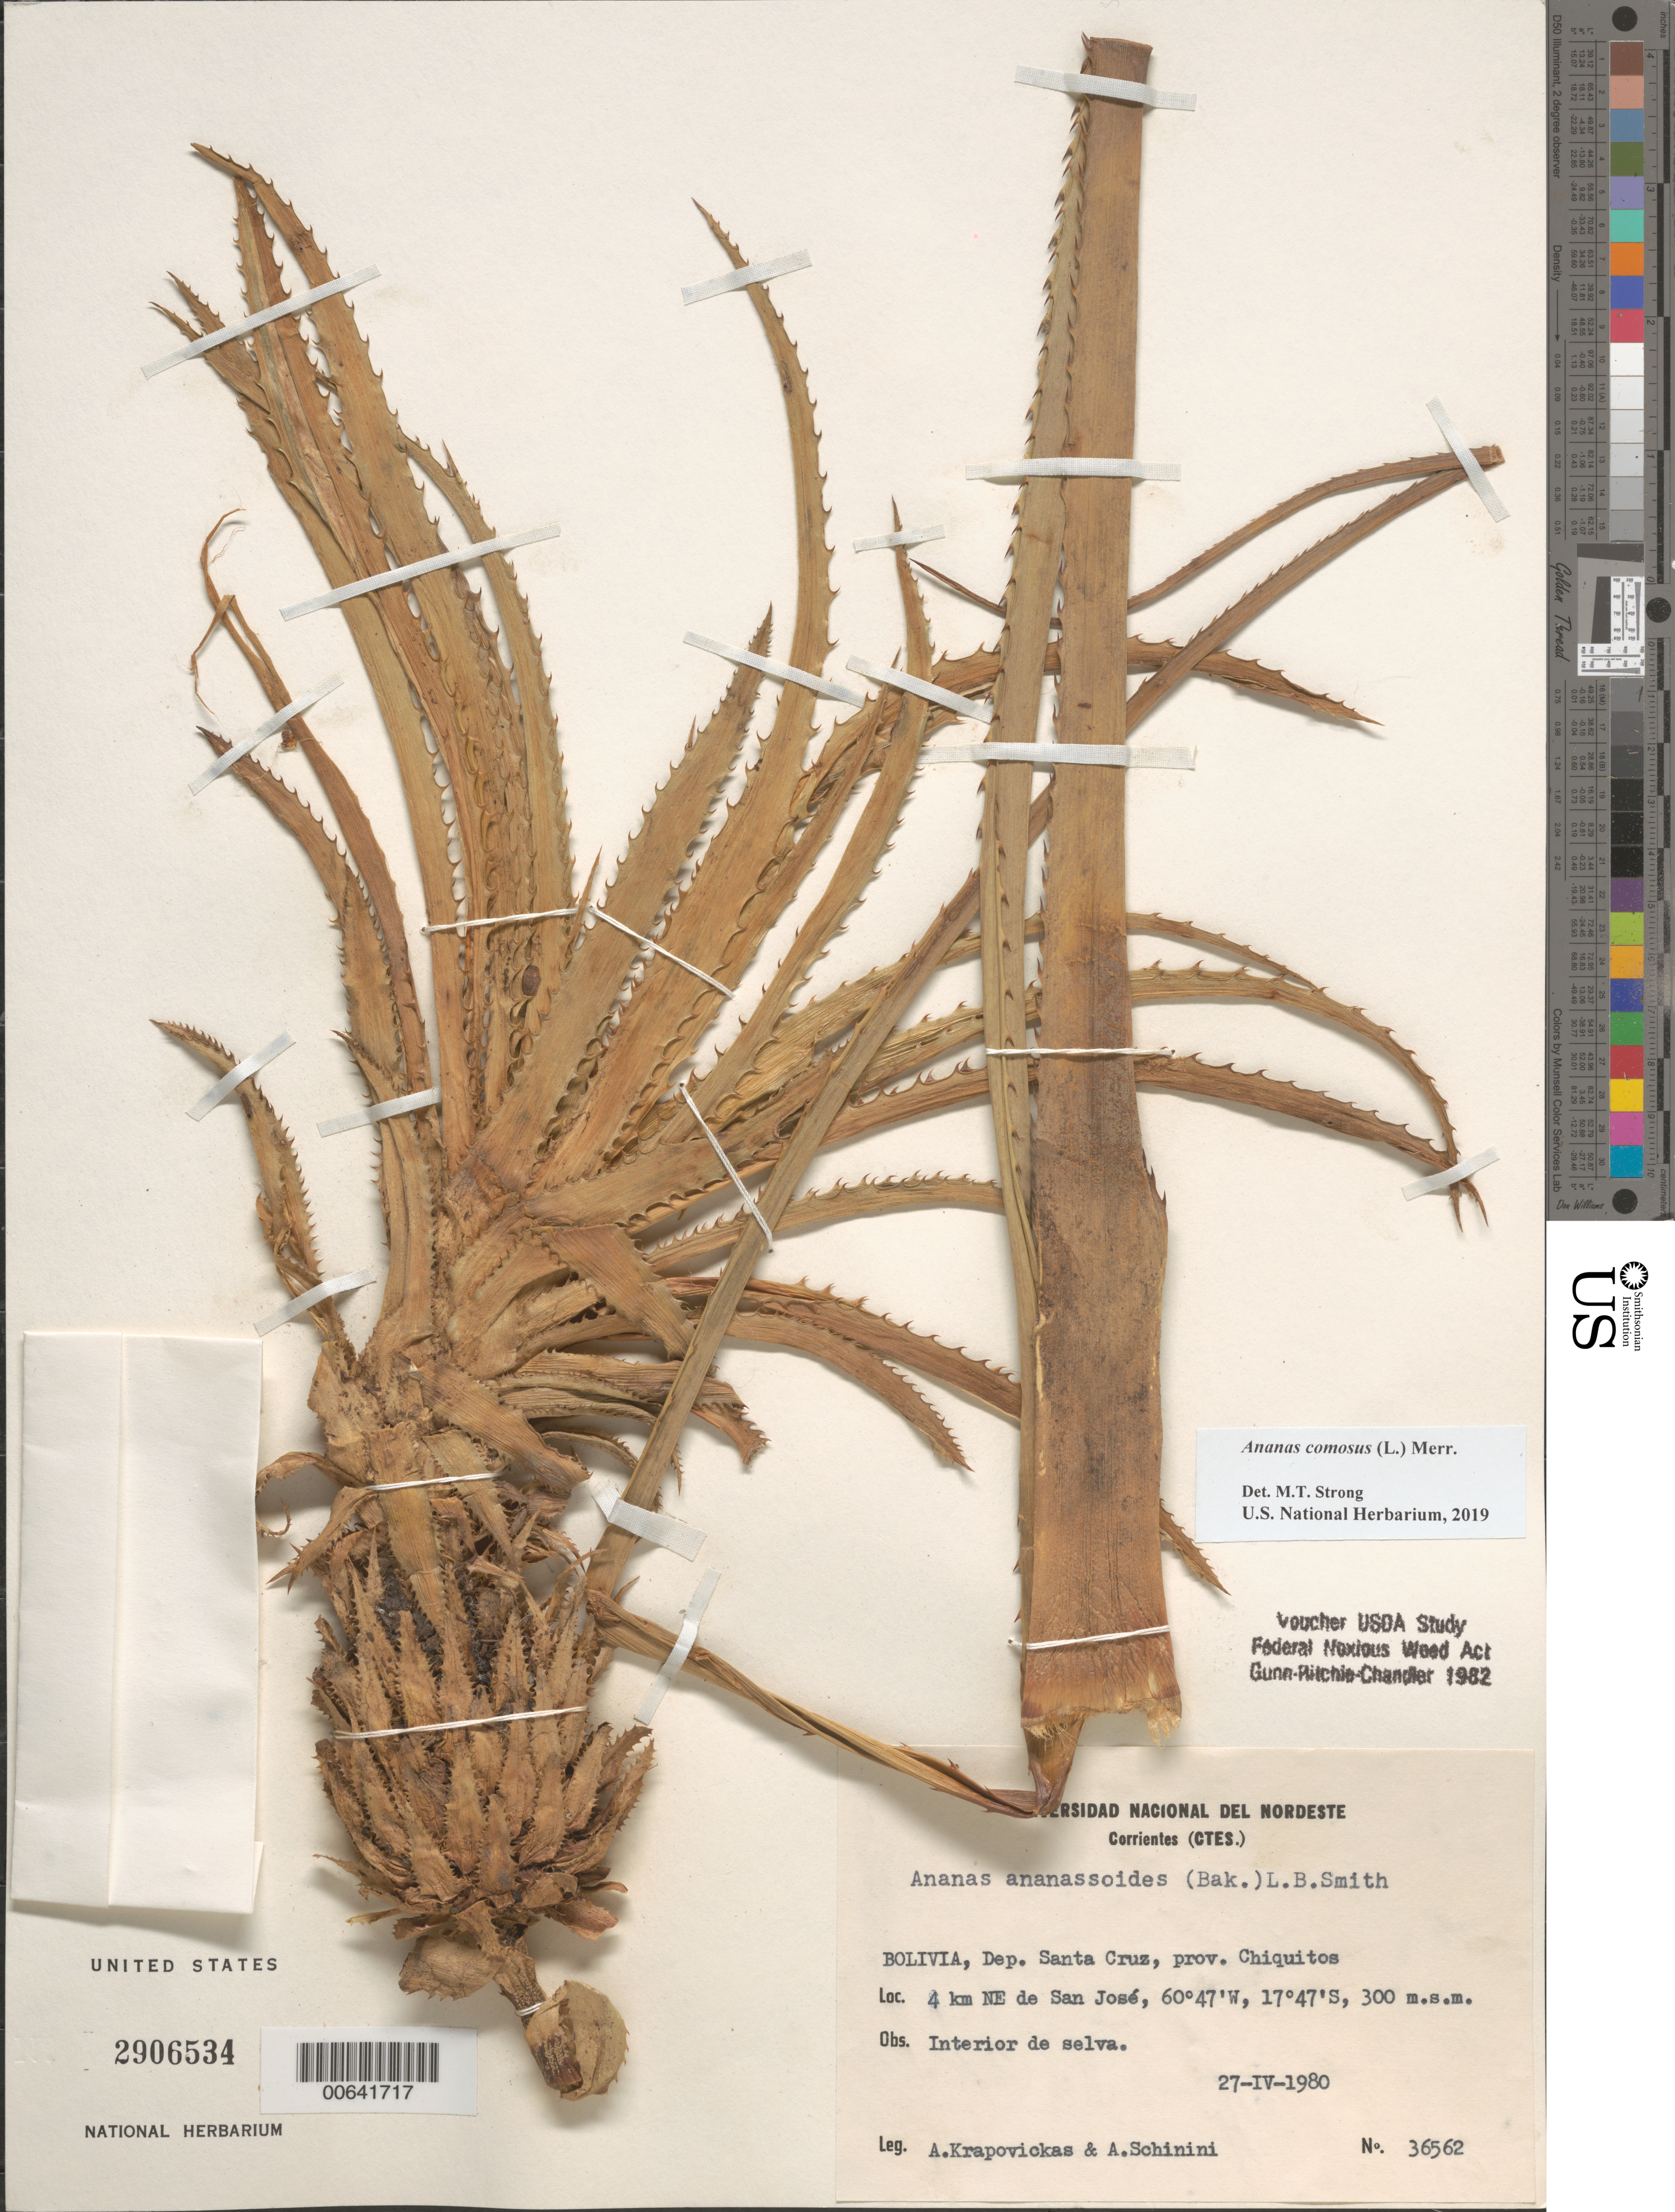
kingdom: Plantae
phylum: Tracheophyta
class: Liliopsida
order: Poales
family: Bromeliaceae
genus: Ananas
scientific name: Ananas comosus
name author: (L.) Merr.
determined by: Strong, Mark T., (BOT), Smithsonian Institution - National Museum of Natural History (UNITED STATES)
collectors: A. Krapovickas & A. Schinini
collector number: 36562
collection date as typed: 27 Apr 1980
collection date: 1980-04-27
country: Bolivia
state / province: Santa Cruz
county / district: Chiquitos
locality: Chiquitos. 4 km NEde San Jose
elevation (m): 300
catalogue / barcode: US 2906534